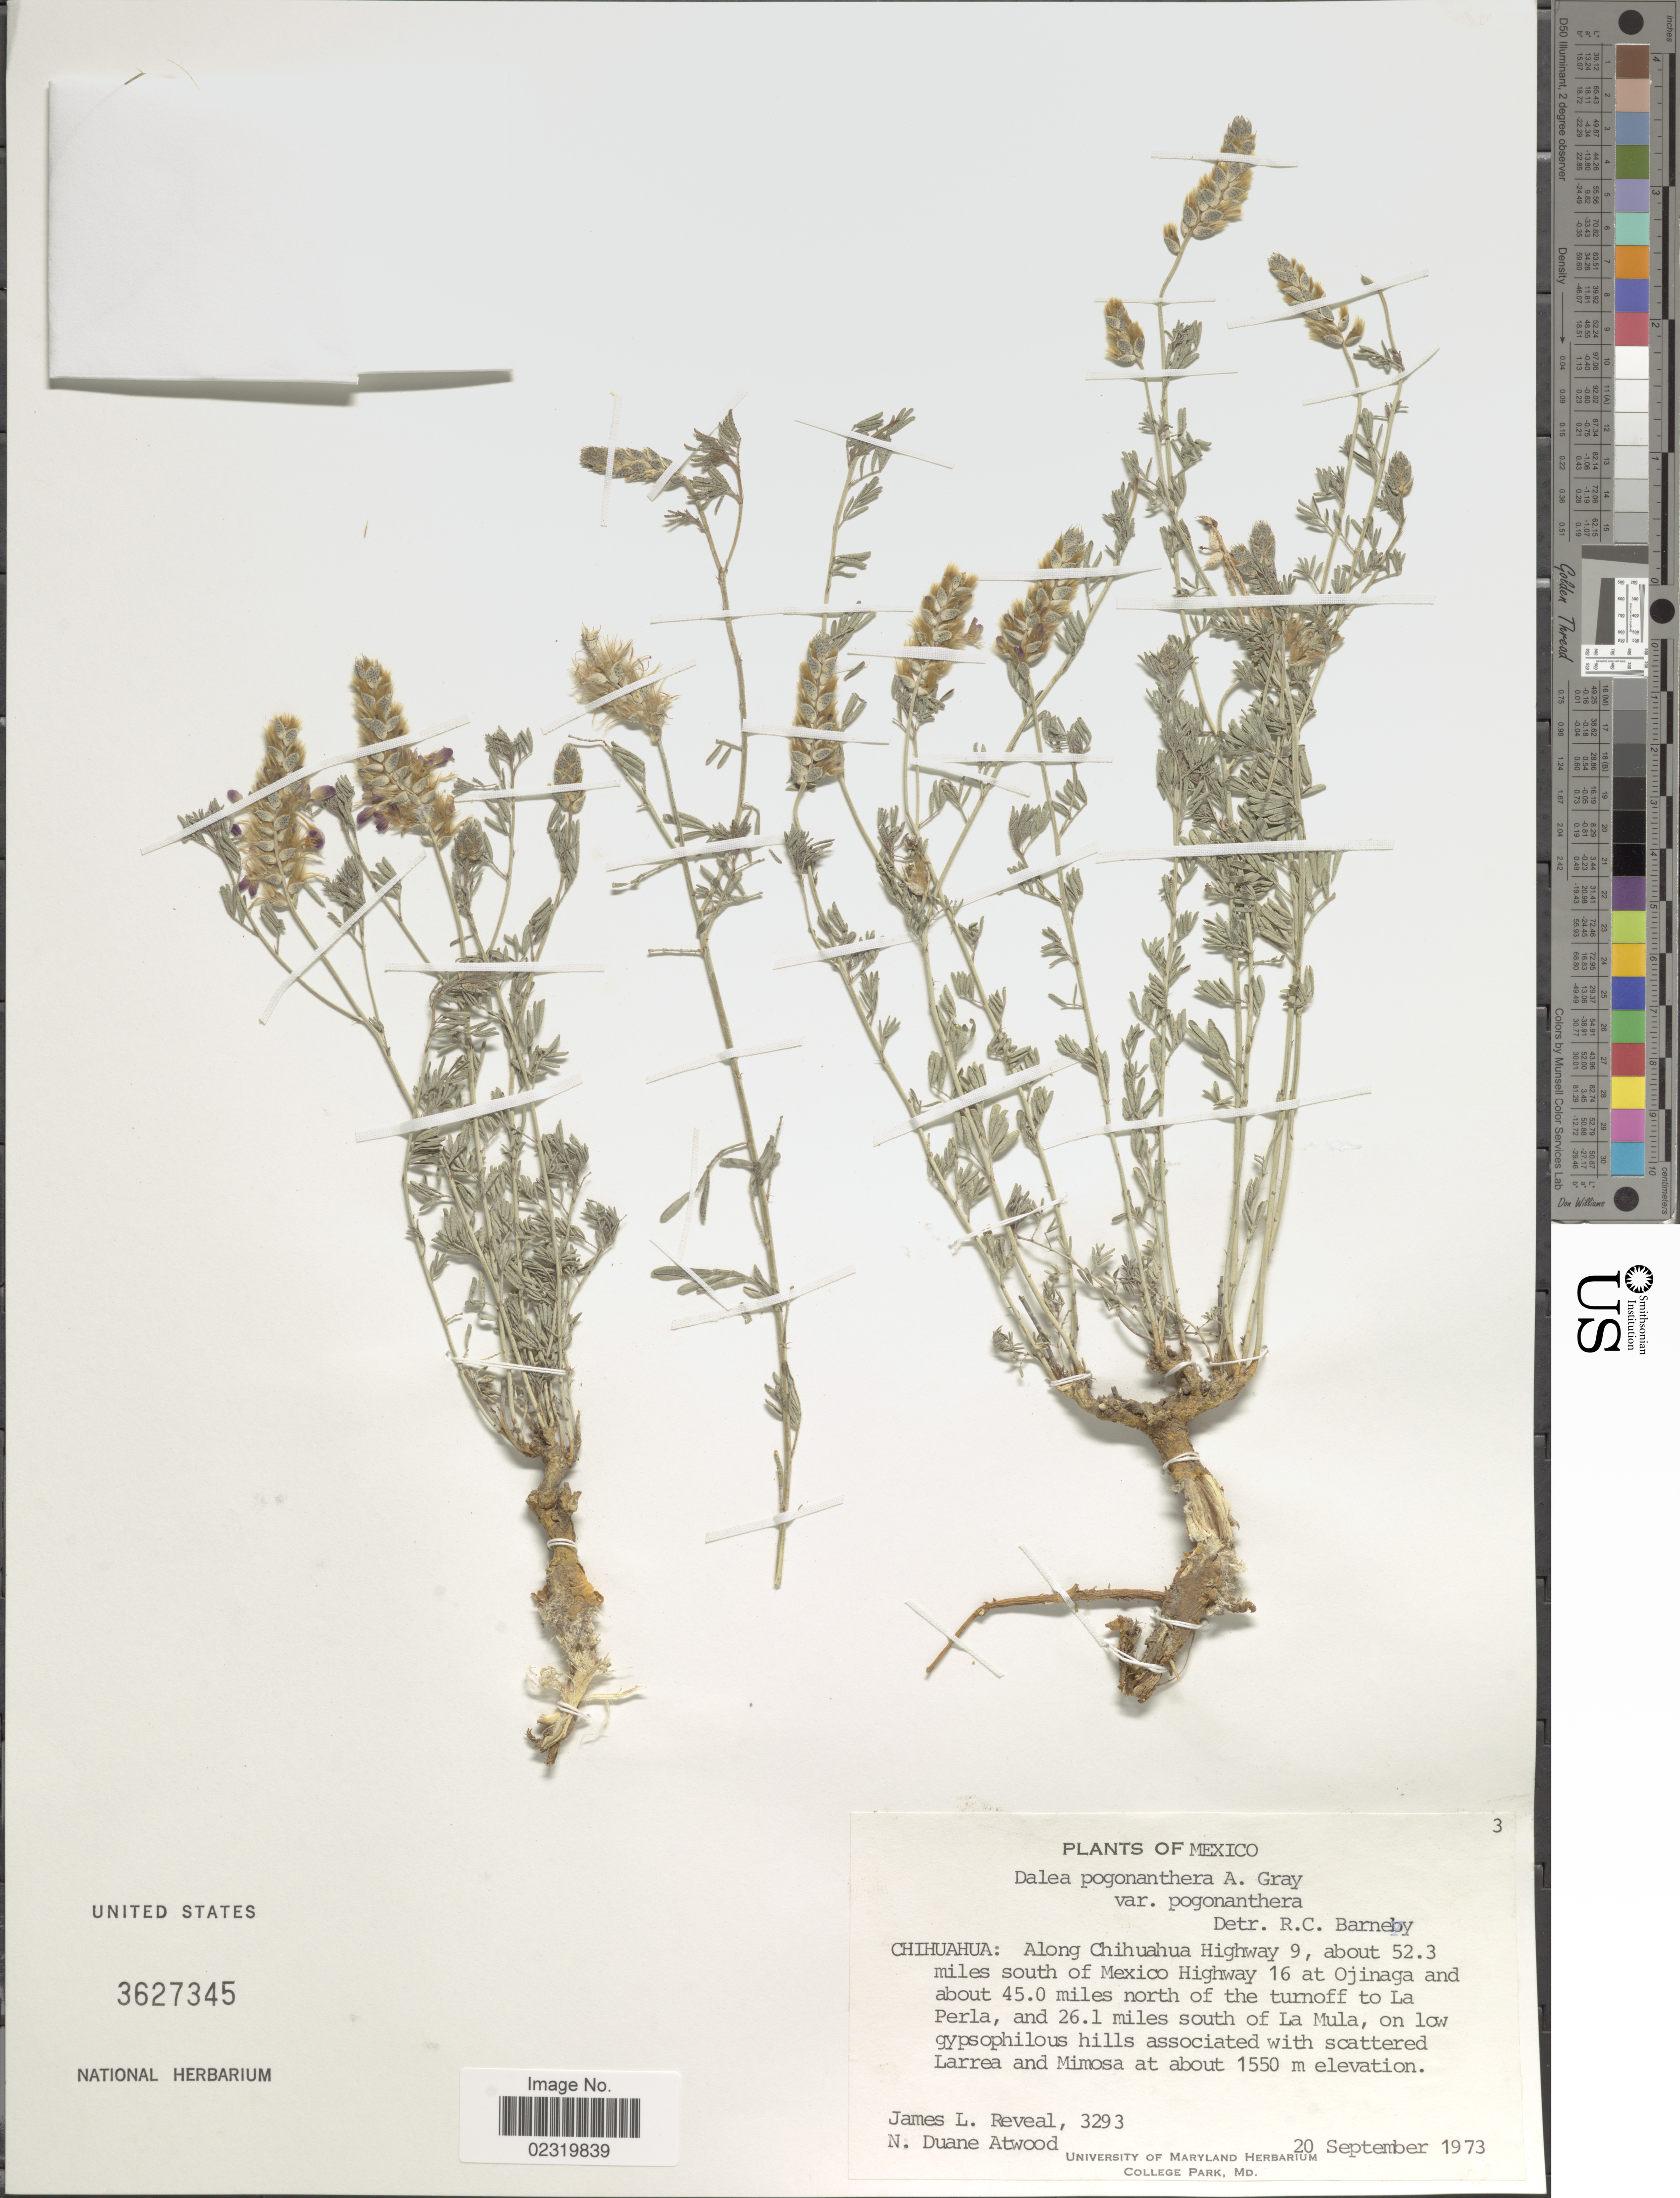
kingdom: Plantae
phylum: Tracheophyta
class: Magnoliopsida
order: Fabales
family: Fabaceae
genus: Dalea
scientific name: Dalea pogonathera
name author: A. Gray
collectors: J. L. Reveal & N. Atwood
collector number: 3293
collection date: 1973-09-20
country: Mexico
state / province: Chihuahua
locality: Along Chihuahua Highway 9, about 52.3 miles south of Mexico Highway 16 at Ojinaga and about 45.0 miles north of the turnoff to La Perla, and 26.1 miles south of La Mula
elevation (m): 1550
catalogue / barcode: US 3627345